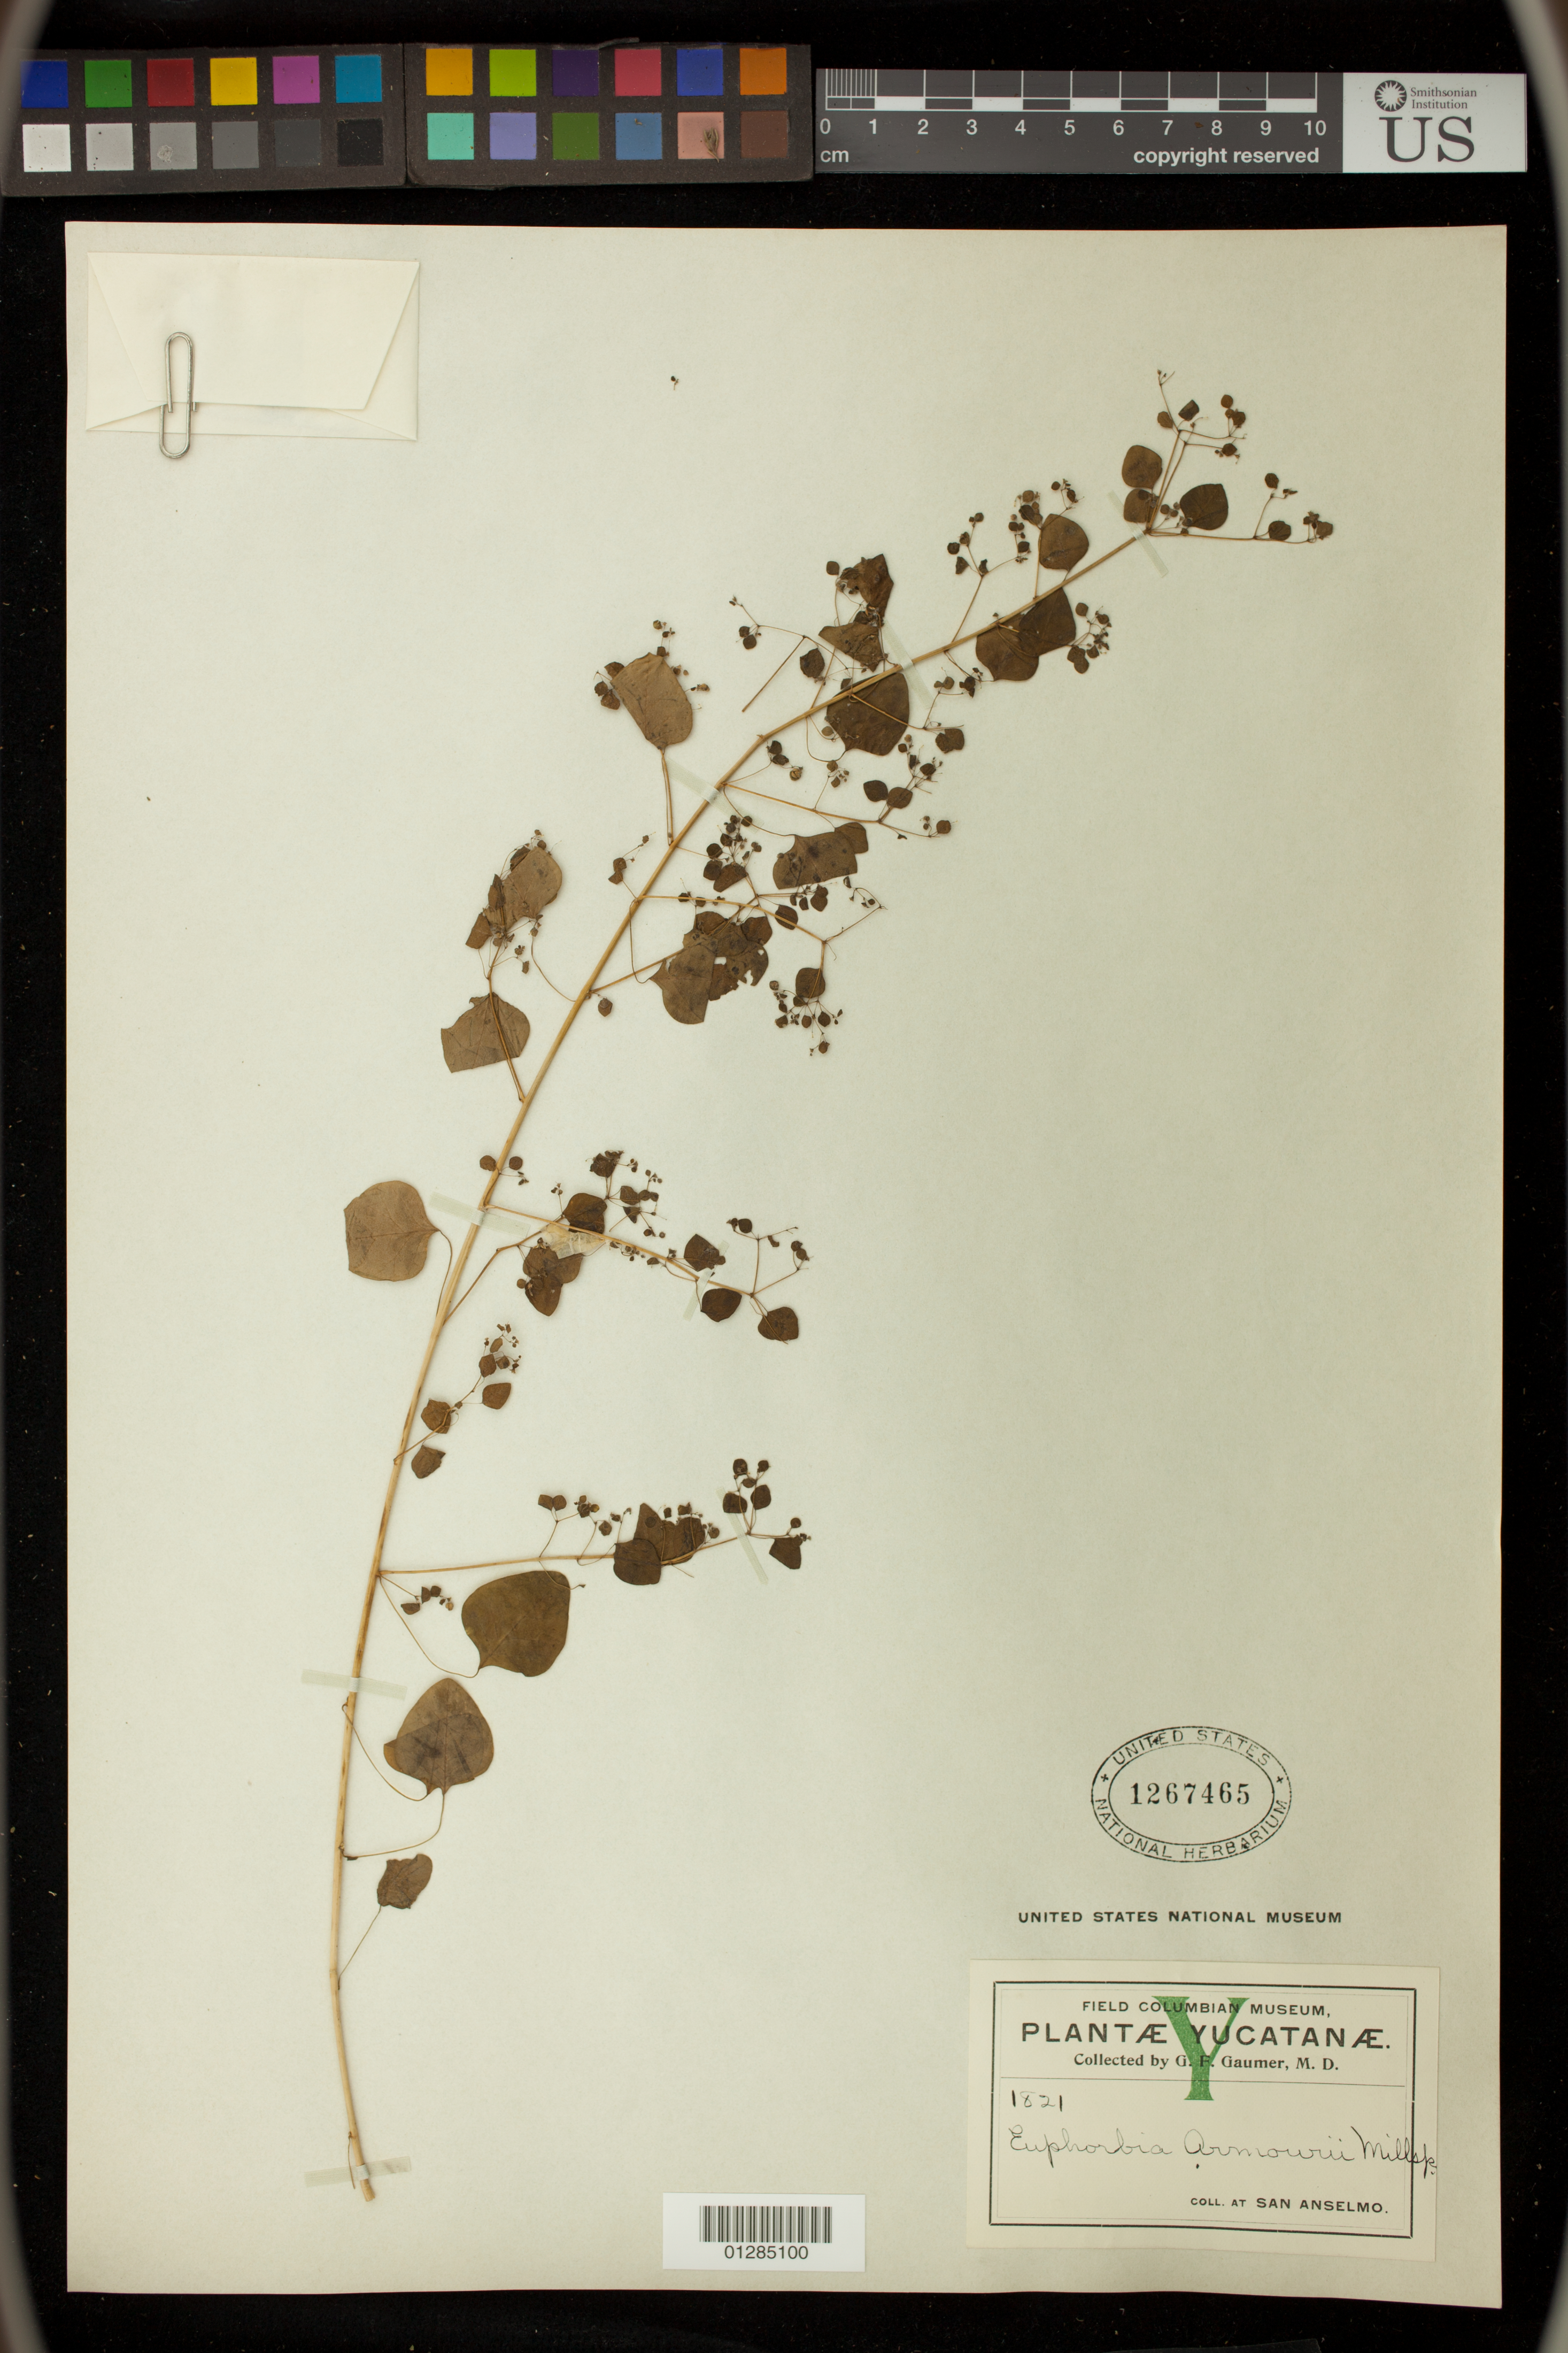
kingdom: Plantae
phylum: Tracheophyta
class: Magnoliopsida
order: Malpighiales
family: Euphorbiaceae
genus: Euphorbia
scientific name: Euphorbia armourii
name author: Millsp.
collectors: G. F. Gaumer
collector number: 1821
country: Mexico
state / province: Yucatán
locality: San Anselmo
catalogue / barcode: US 1267465